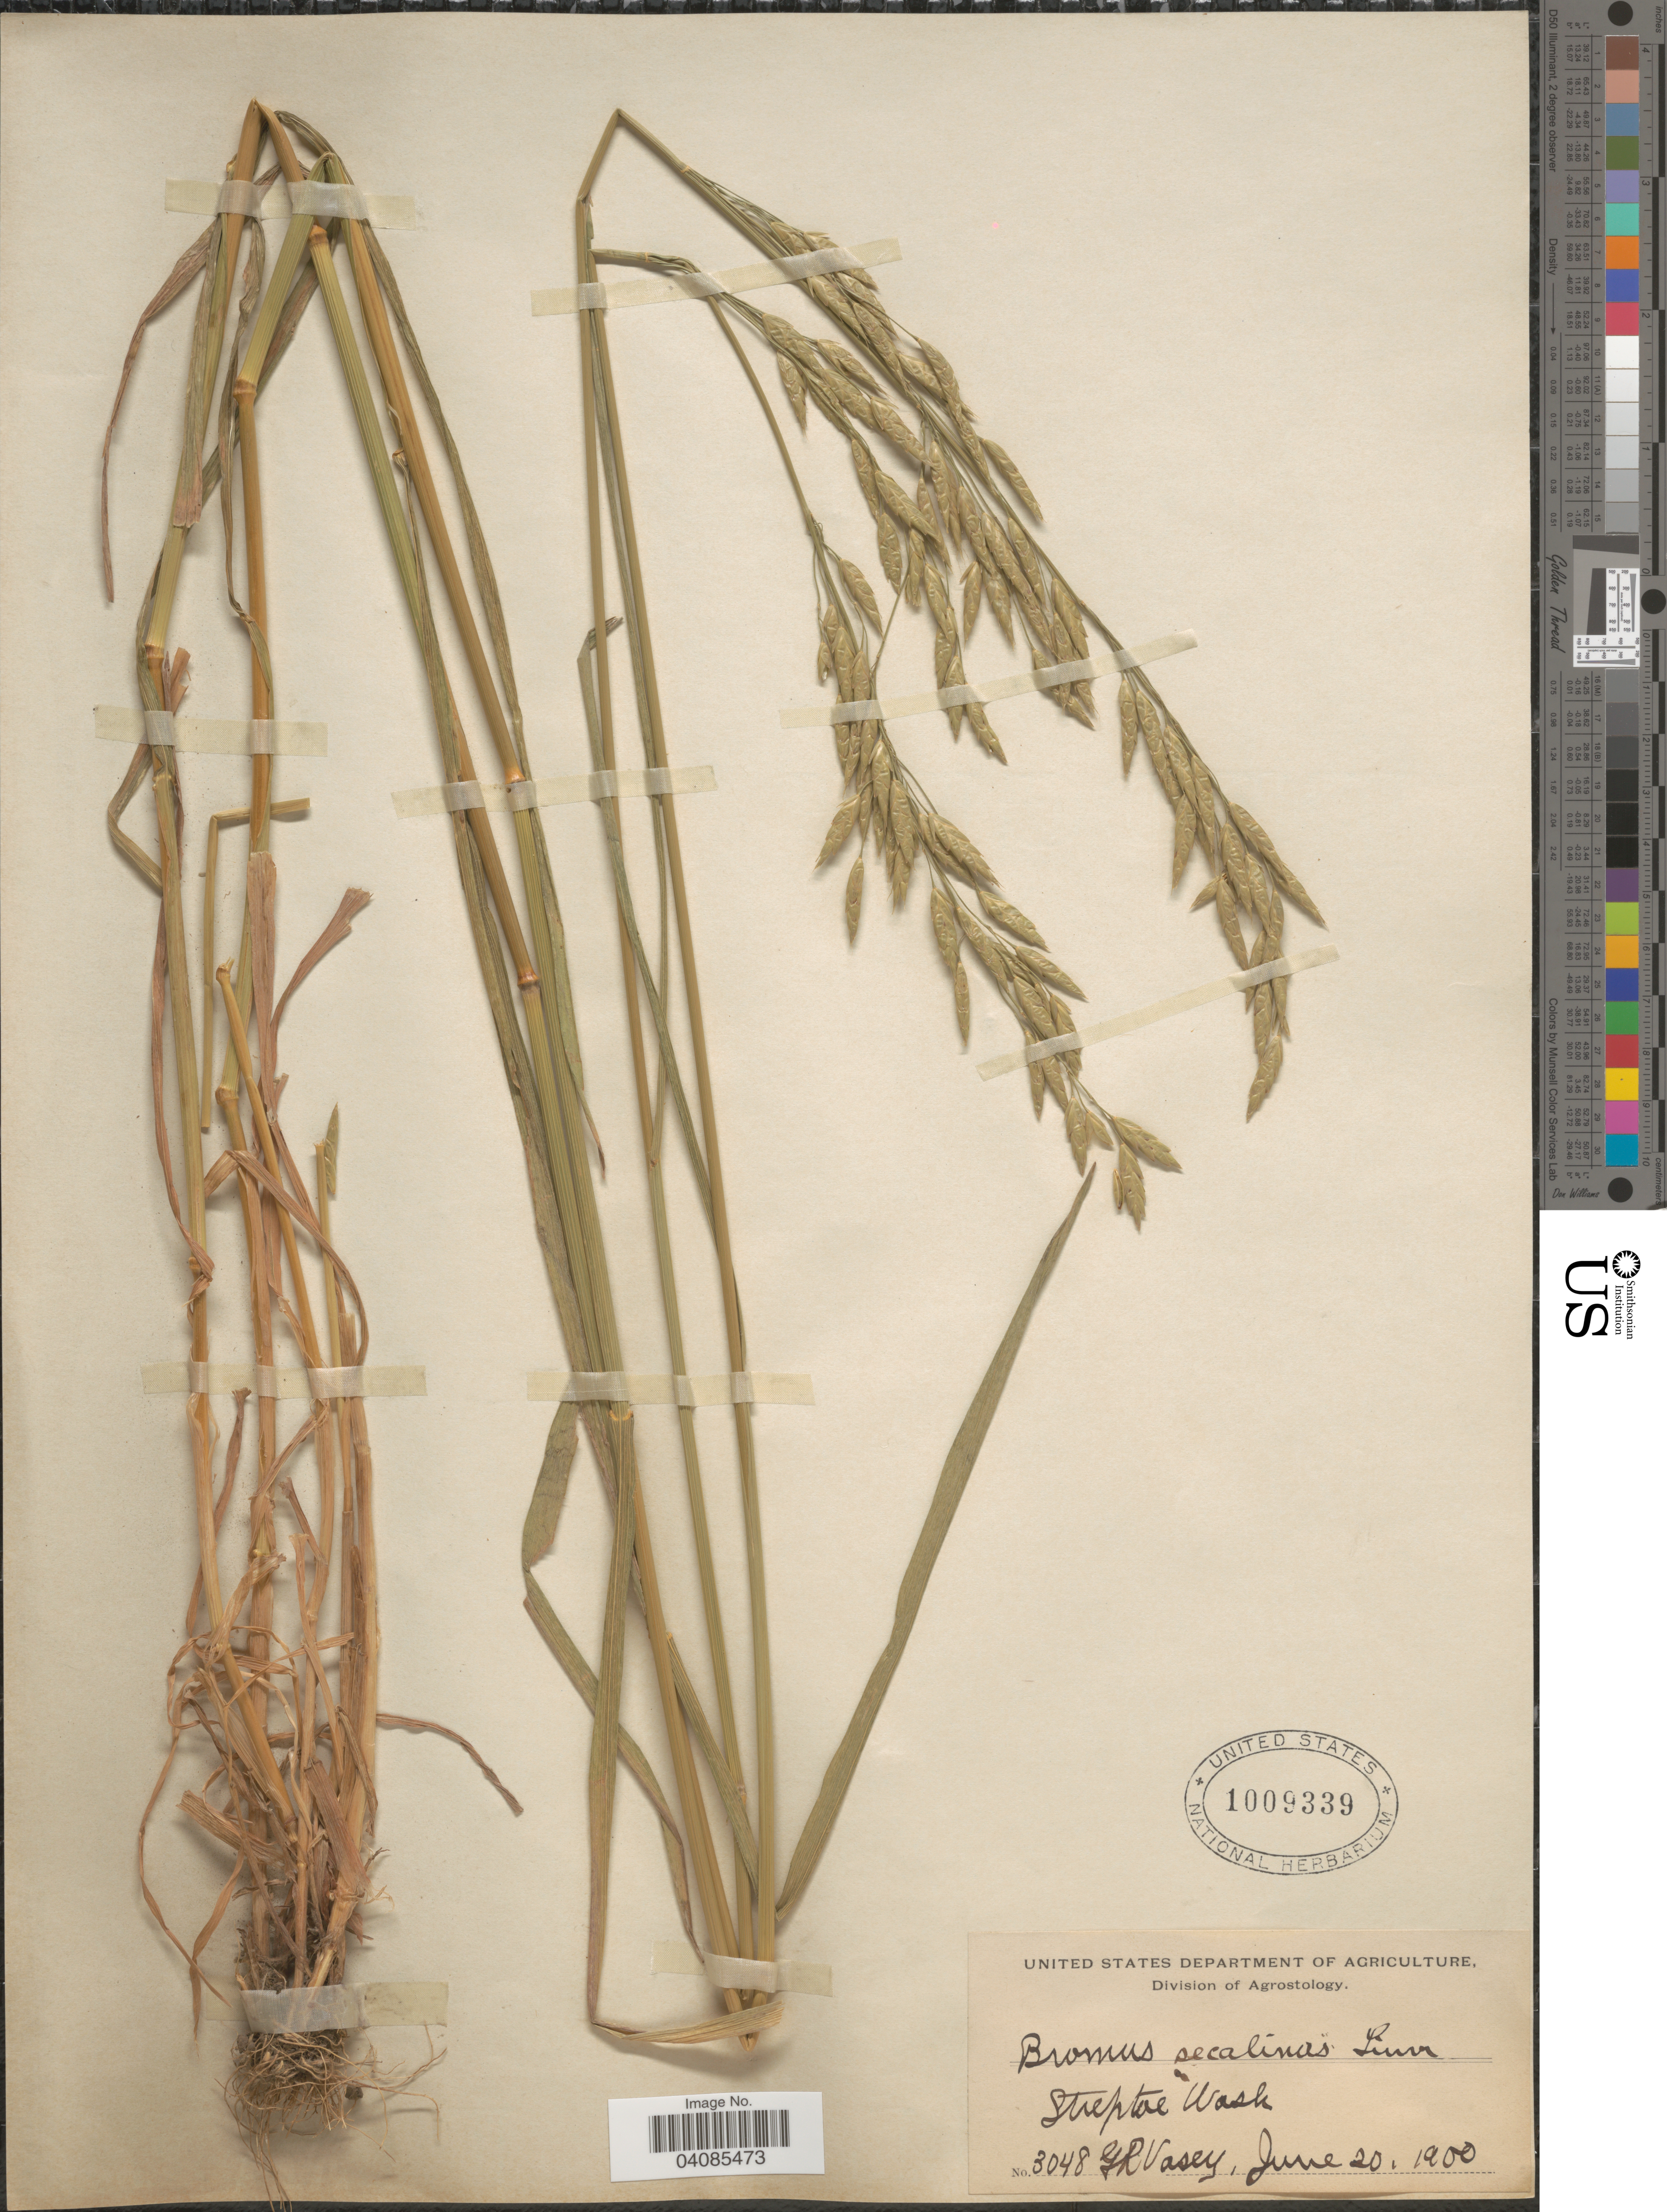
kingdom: Plantae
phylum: Tracheophyta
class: Liliopsida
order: Poales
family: Poaceae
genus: Bromus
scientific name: Bromus secalinus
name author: L.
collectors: G. R. Vasey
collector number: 3048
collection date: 1900-06-20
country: United States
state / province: Washington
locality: Steptoe.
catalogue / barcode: US 1009339